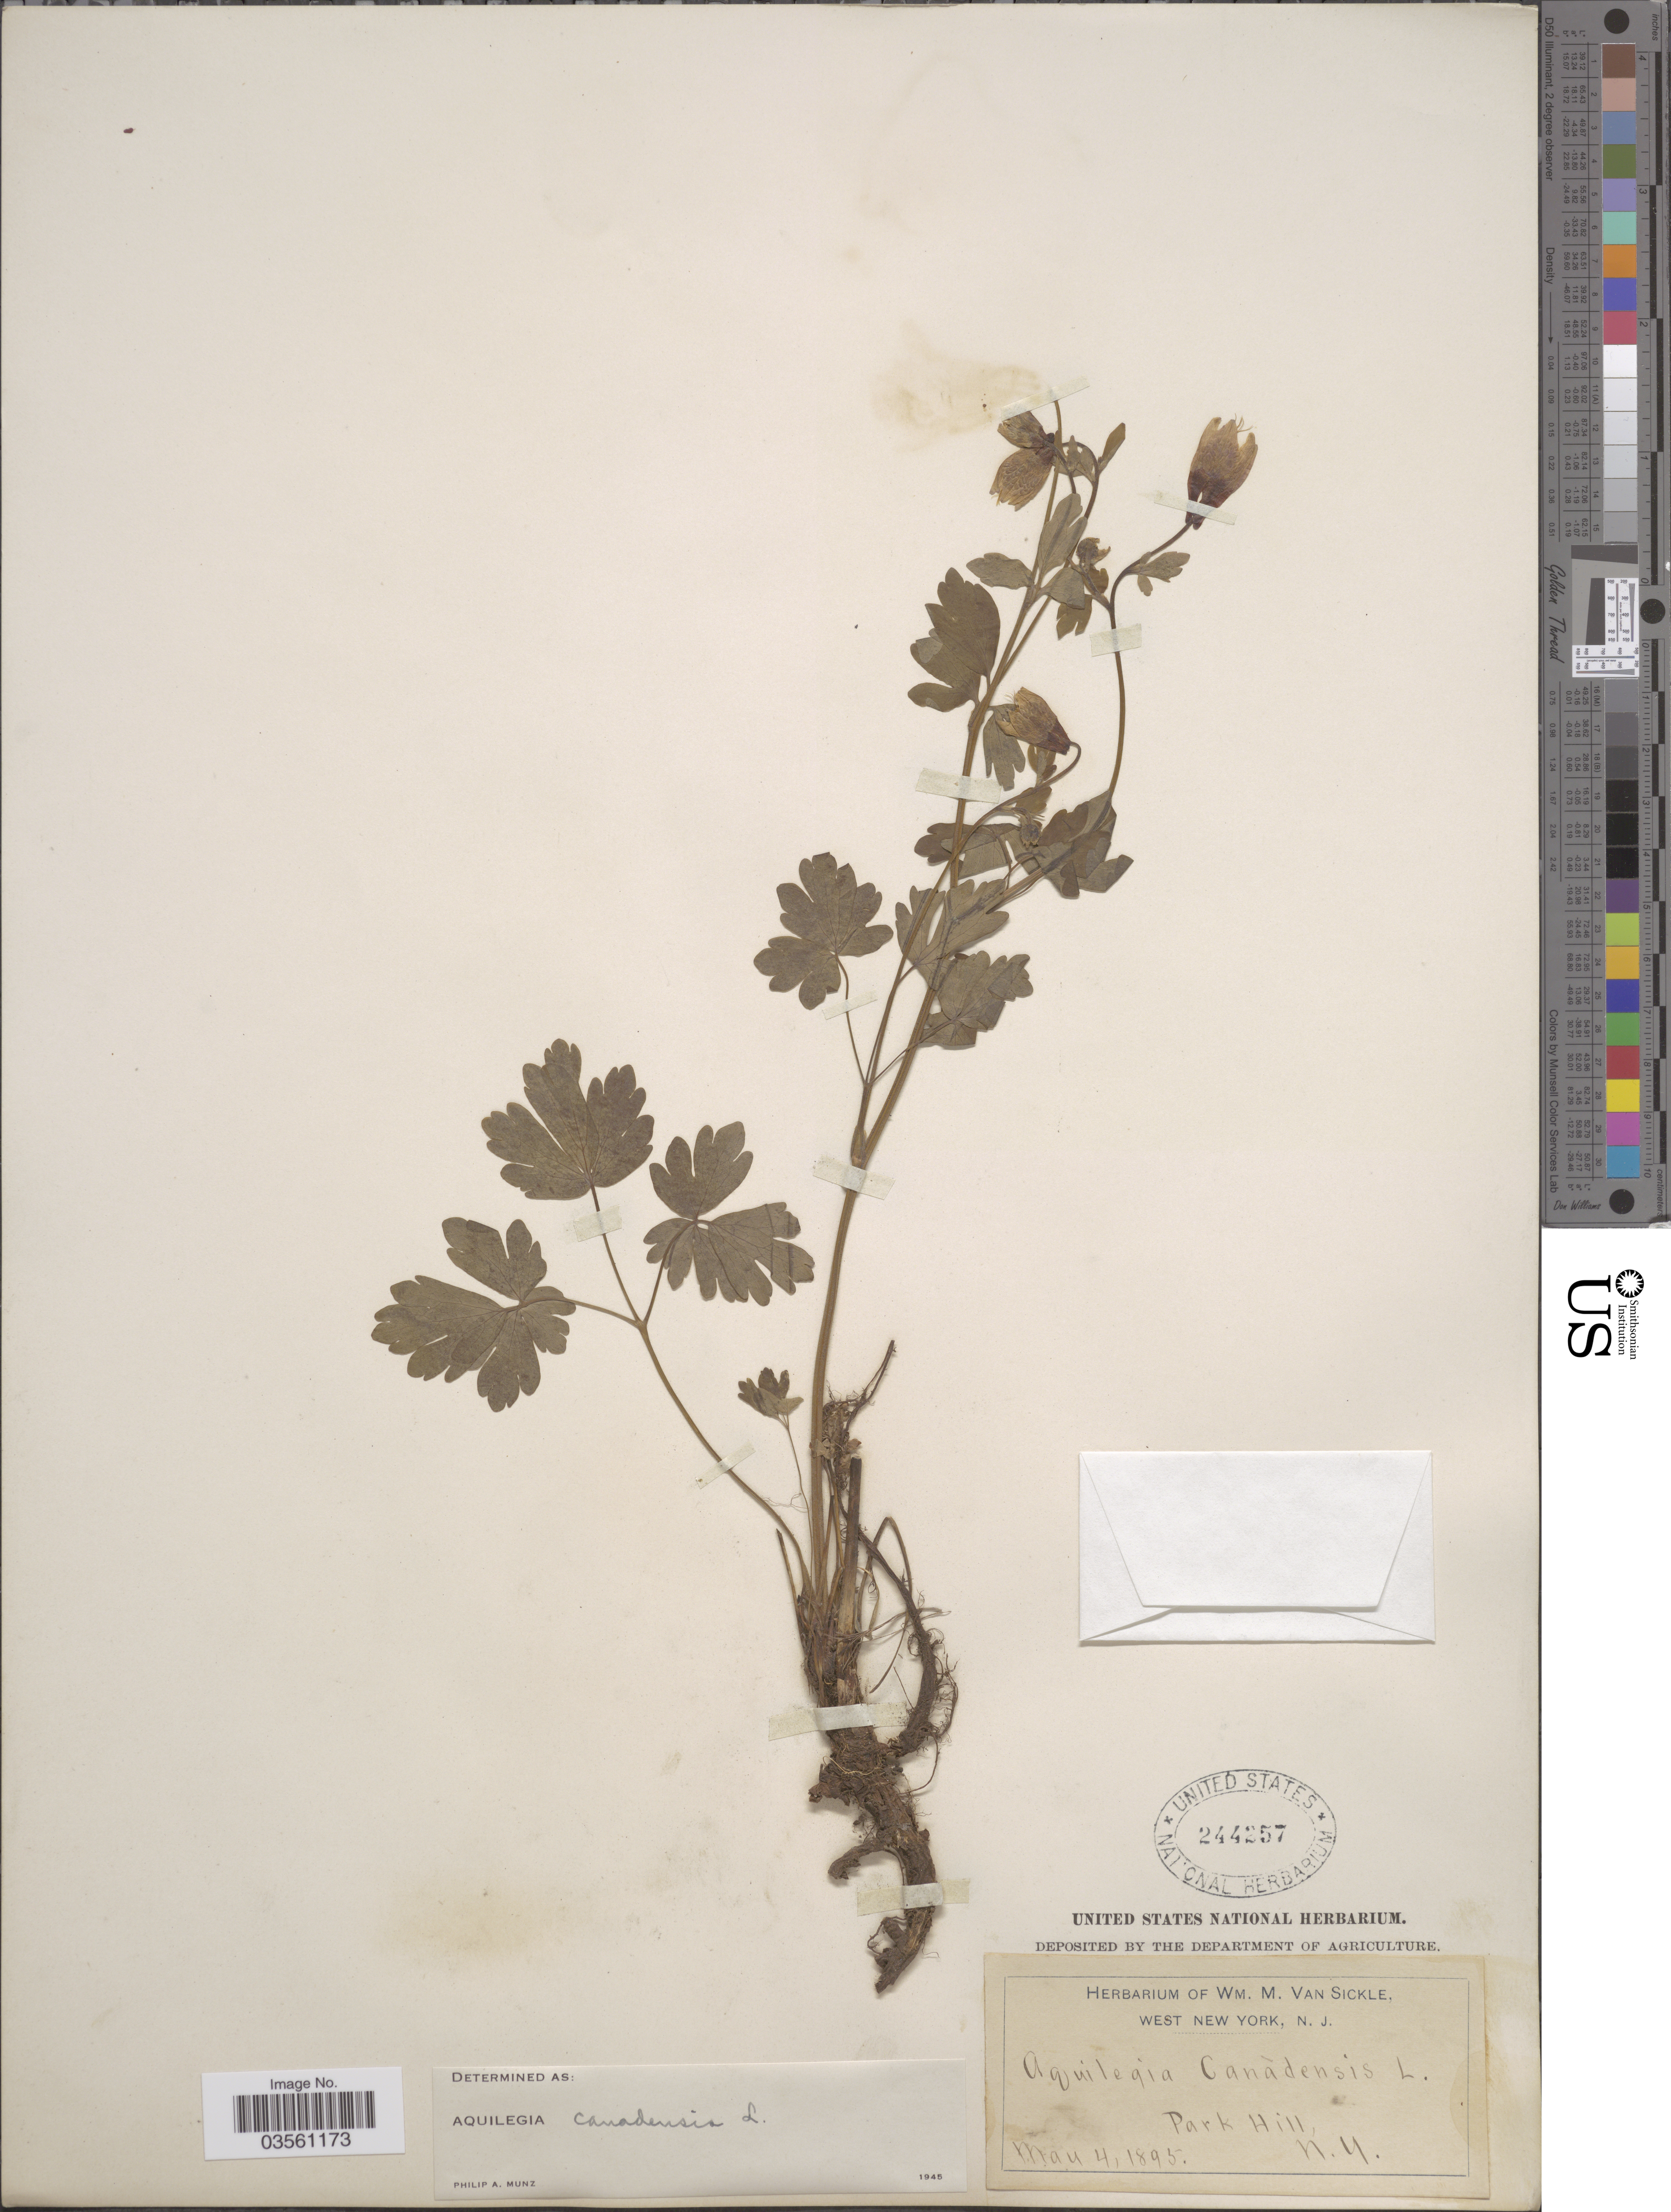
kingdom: Plantae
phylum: Tracheophyta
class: Magnoliopsida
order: Ranunculales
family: Ranunculaceae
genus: Aquilegia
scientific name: Aquilegia canadensis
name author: L.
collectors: ex herb. Wm. M. Van Sickle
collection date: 1895-05-04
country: United States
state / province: New York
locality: Park Hill.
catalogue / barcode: US 244257